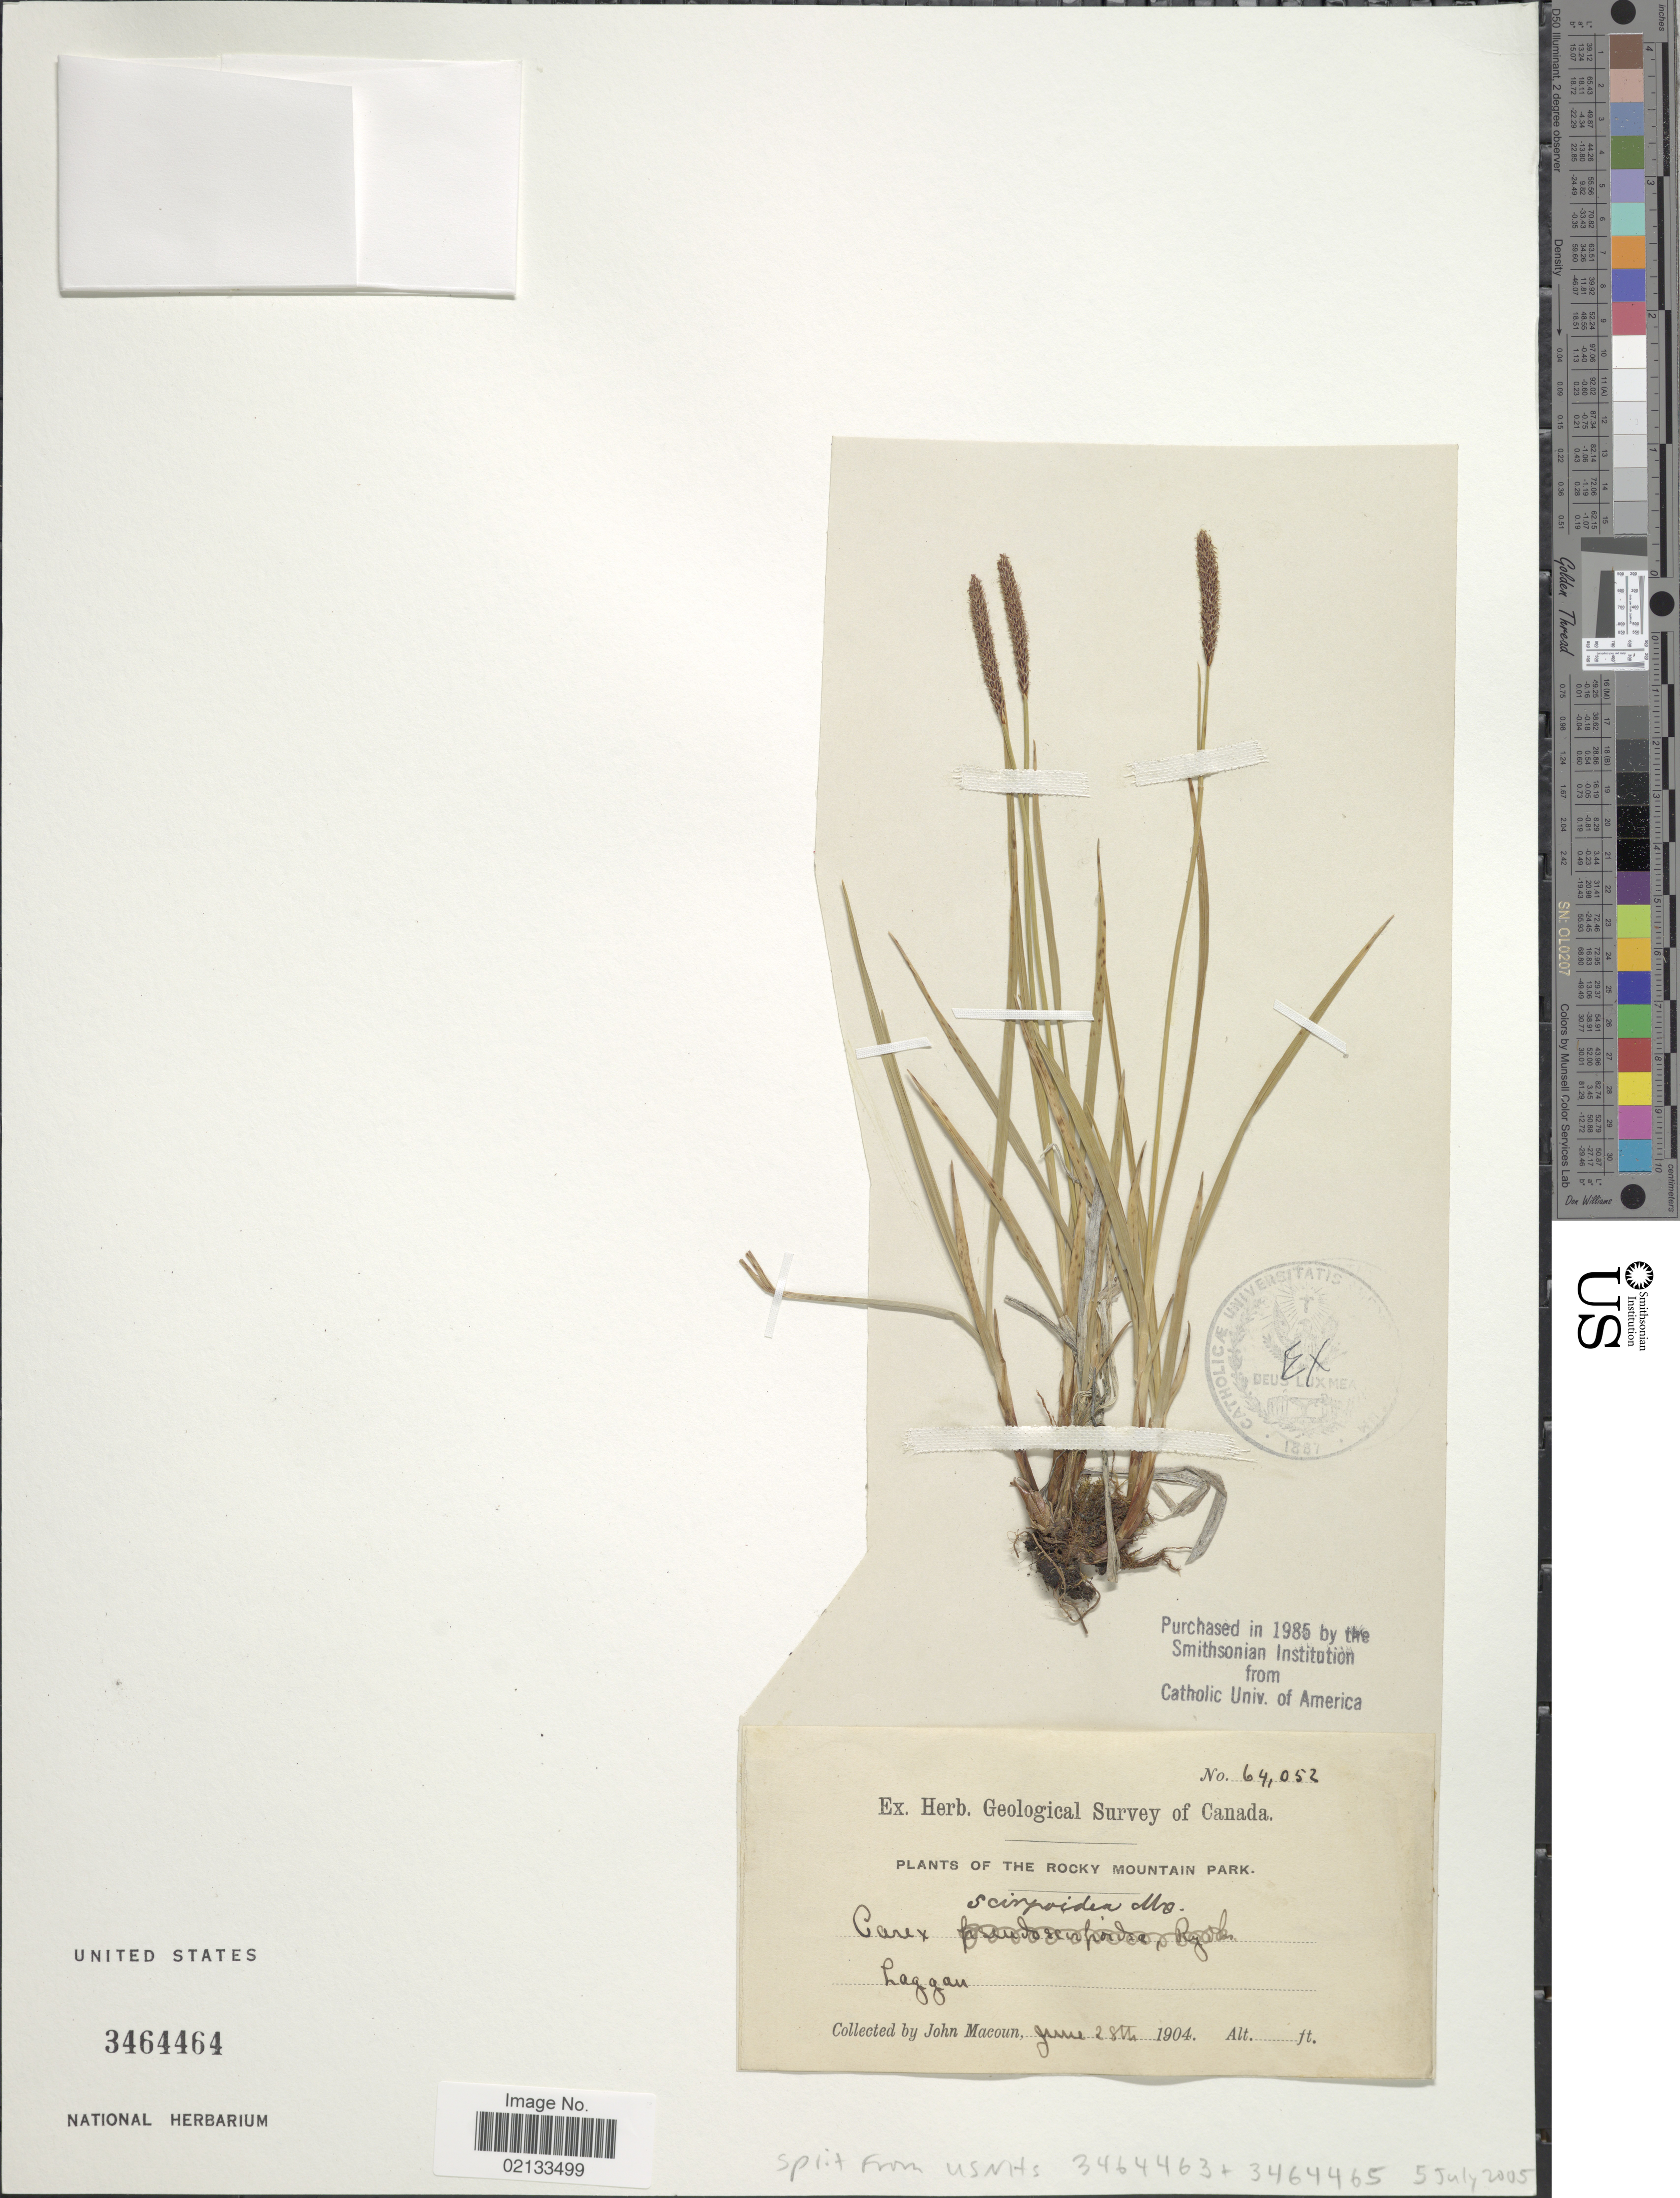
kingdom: Plantae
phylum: Tracheophyta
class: Liliopsida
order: Poales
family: Cyperaceae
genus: Carex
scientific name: Carex scirpoidea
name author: Michx.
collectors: J. Macoun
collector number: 64052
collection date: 1904-06-28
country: Canada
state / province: Alberta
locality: The Rocky Mountain Park, Laggan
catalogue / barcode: US 3464464